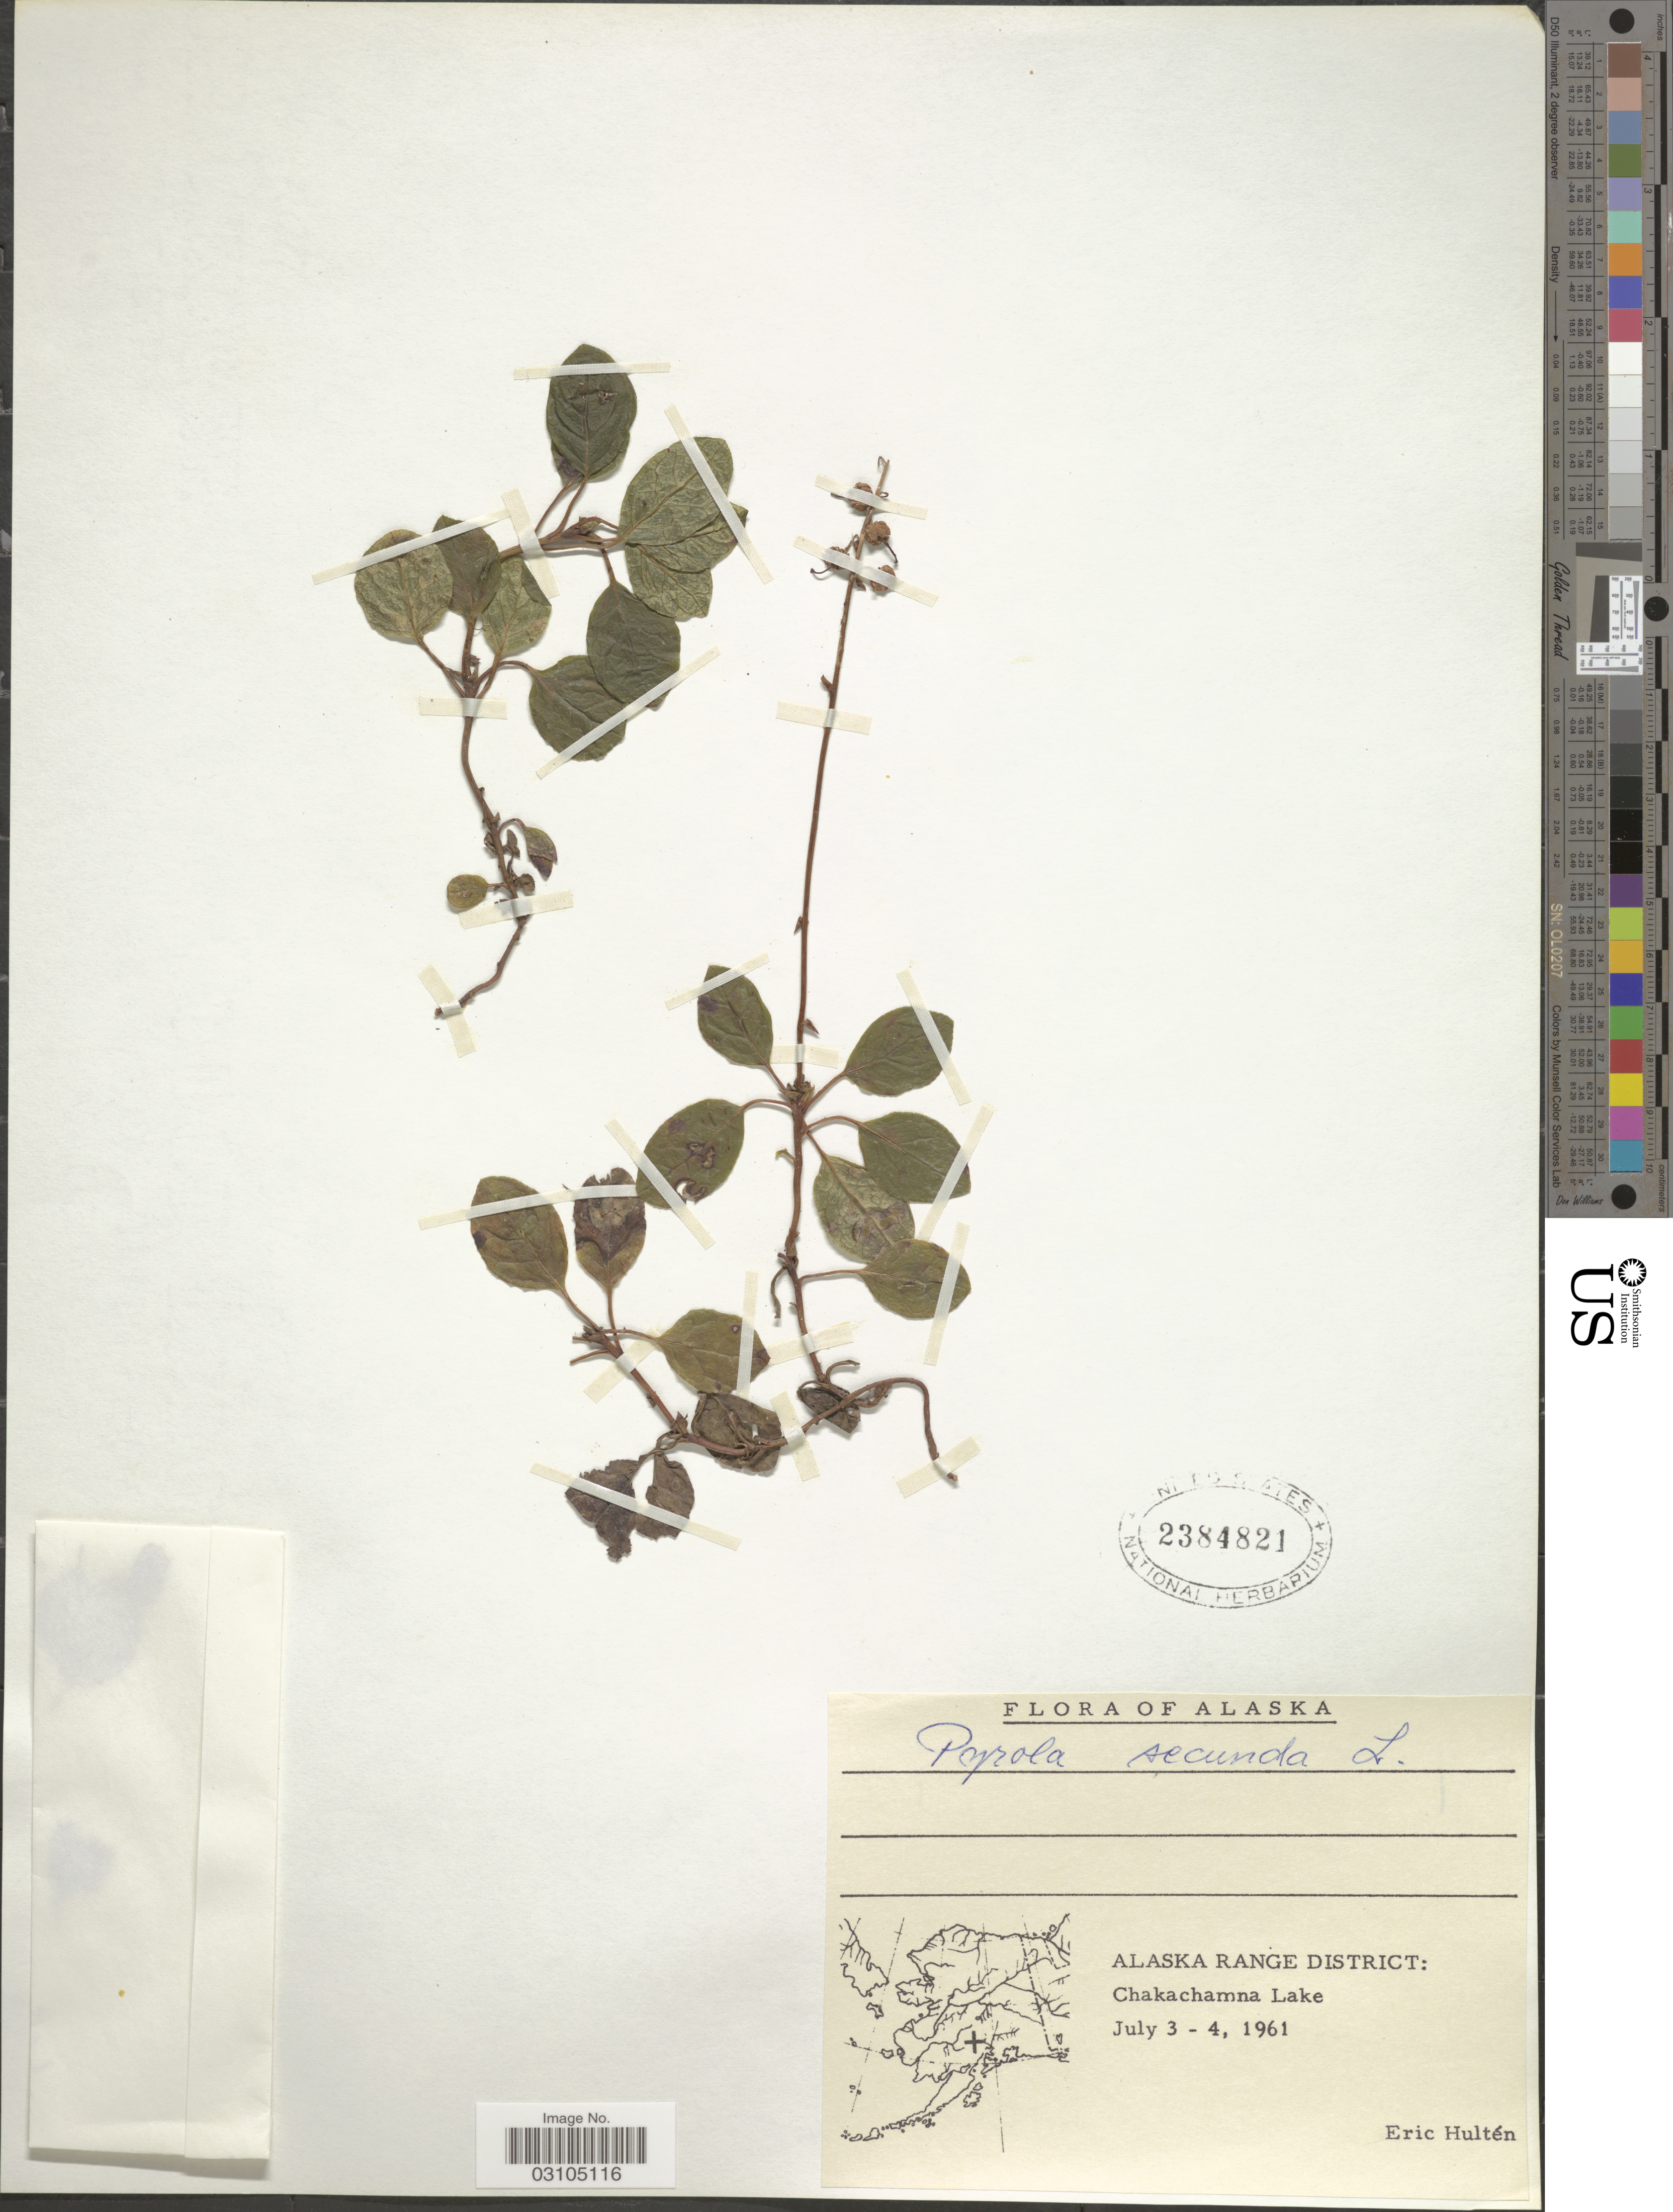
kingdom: Plantae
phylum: Tracheophyta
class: Magnoliopsida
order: Ericales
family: Ericaceae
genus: Orthilia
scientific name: Orthilia secunda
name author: (L.) House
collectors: E. G. Hultén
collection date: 1961-07-03/1961-07-04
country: United States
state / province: Alaska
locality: Alaska Range District: Chakachamna Lake.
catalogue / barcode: US 2384821